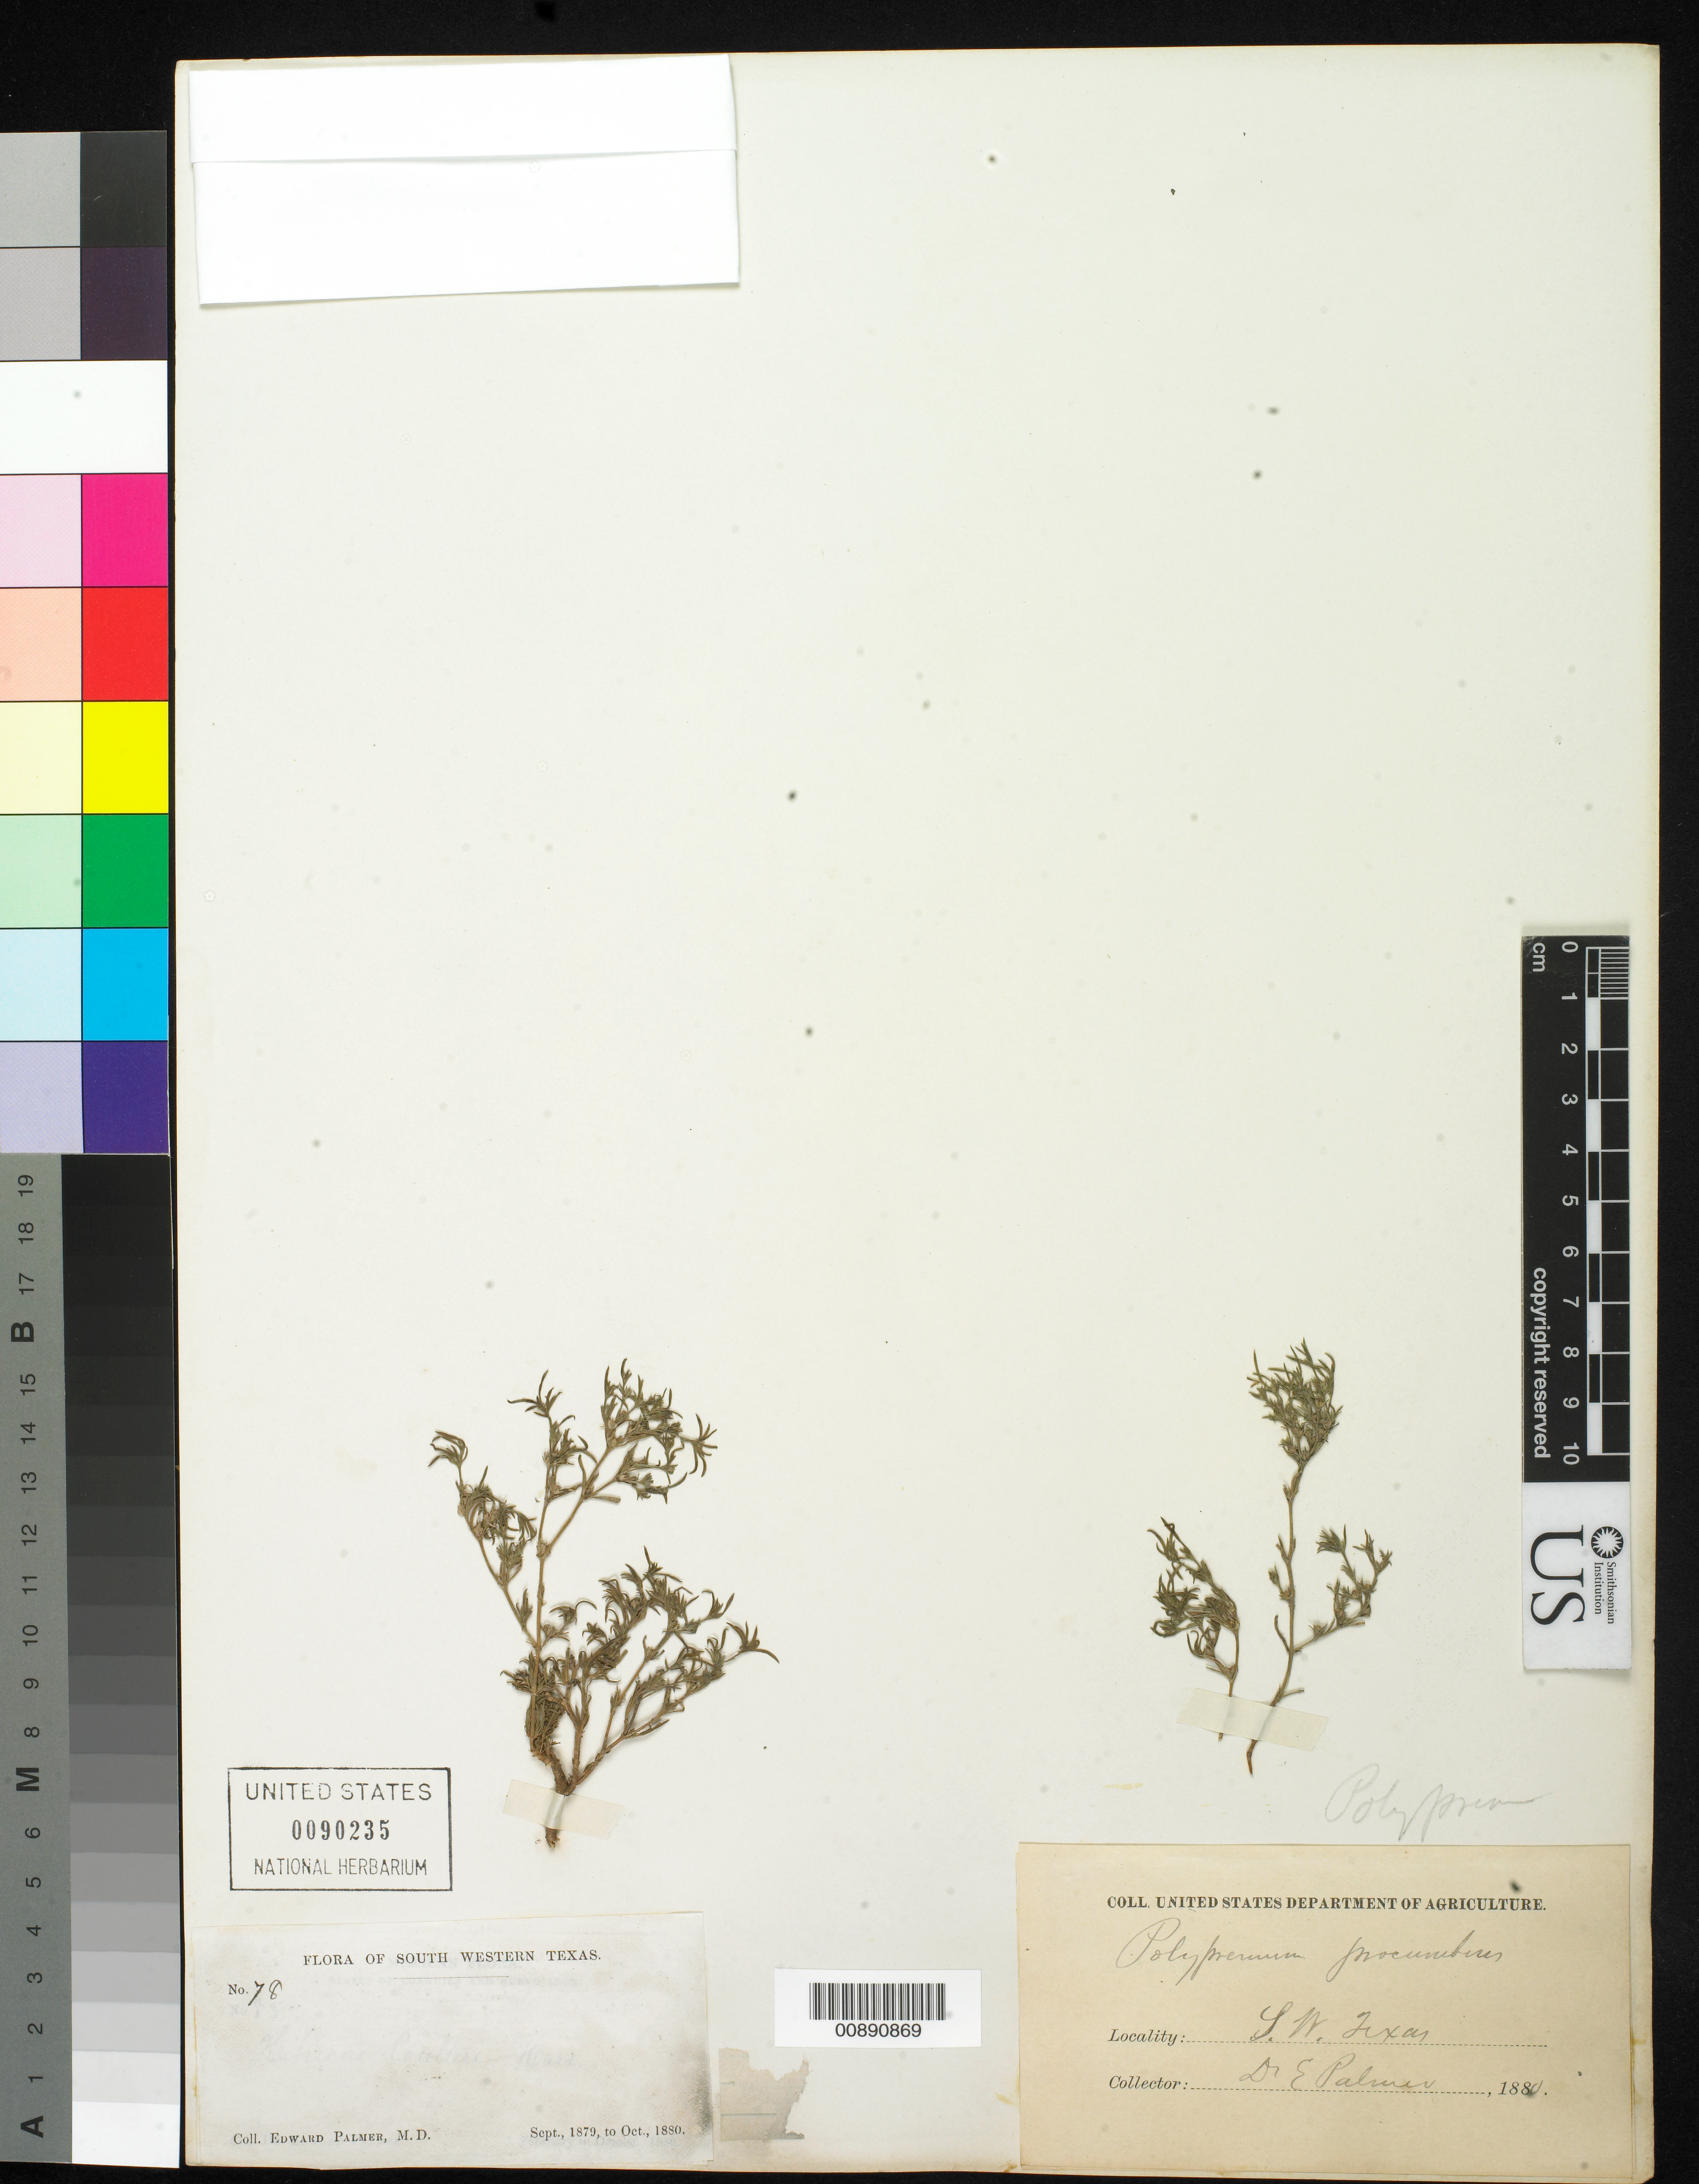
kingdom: Plantae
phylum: Tracheophyta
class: Magnoliopsida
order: Lamiales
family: Tetrachondraceae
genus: Polypremum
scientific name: Polypremum procumbens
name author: L.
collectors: E. Palmer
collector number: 78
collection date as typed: Sep 1879 to -- Oct 1880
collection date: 1879-09/1880-10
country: United States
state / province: Texas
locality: South Western Texas.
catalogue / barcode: US 90235